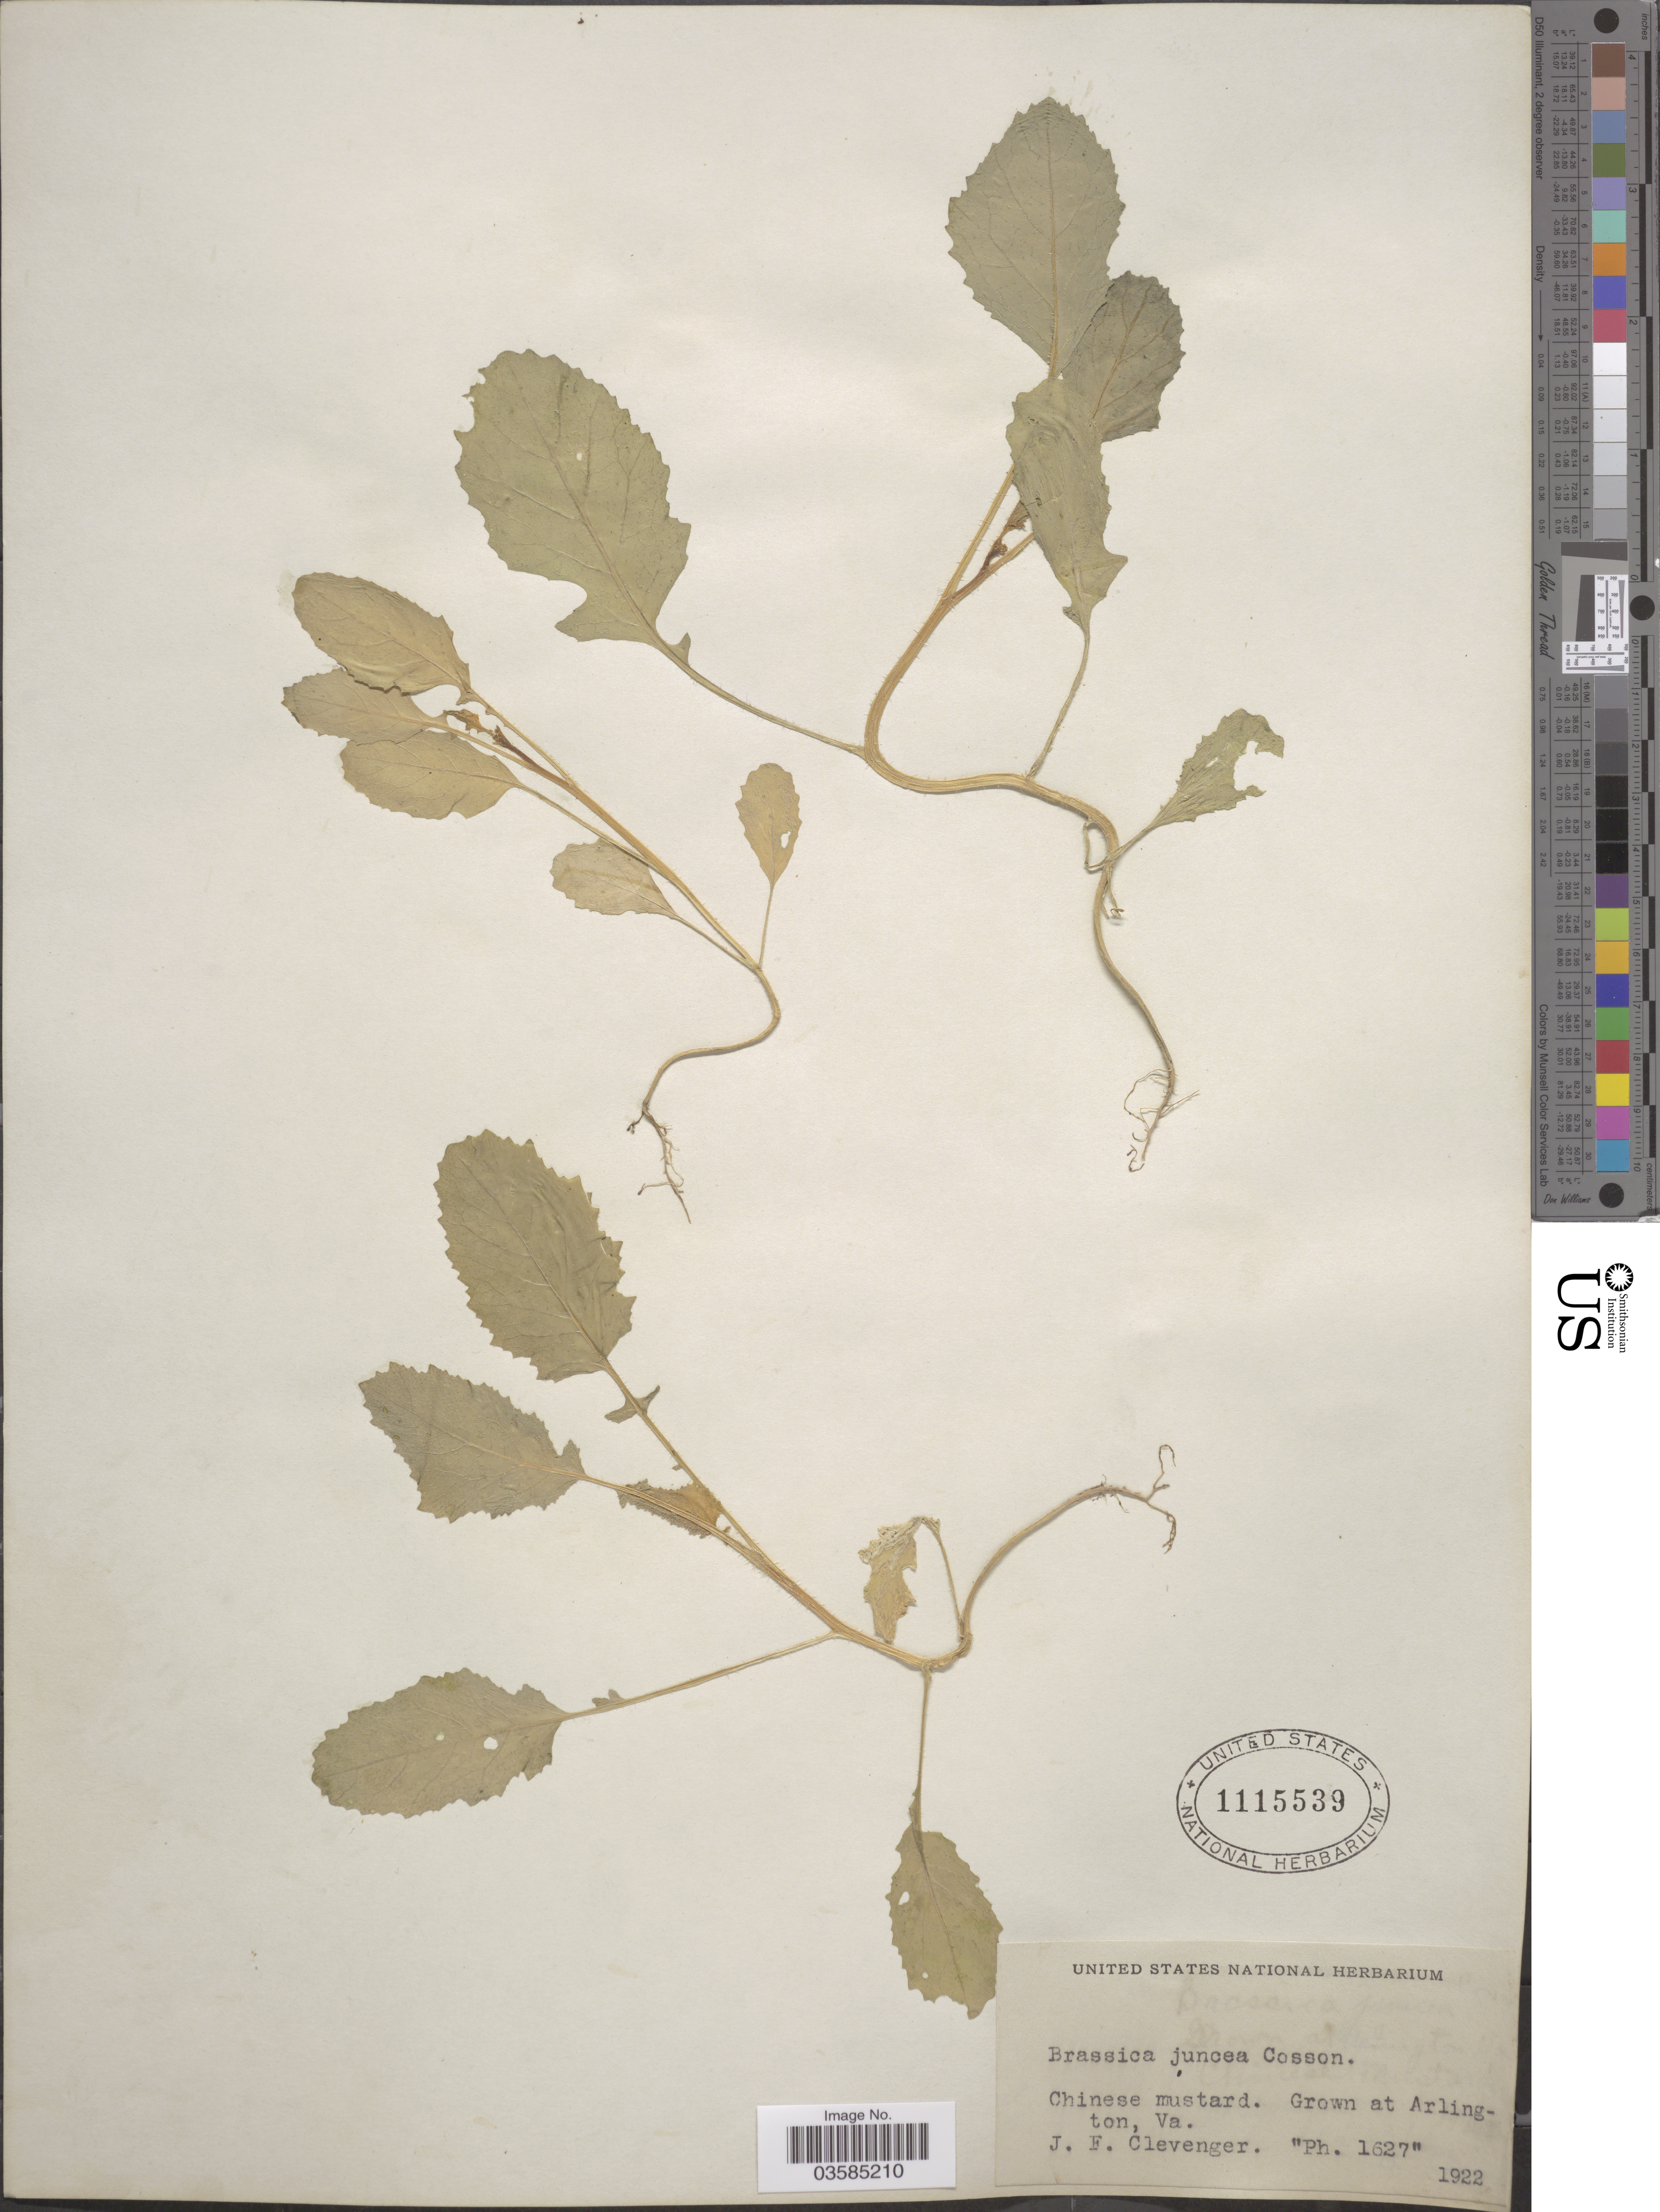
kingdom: Plantae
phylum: Tracheophyta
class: Magnoliopsida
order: Brassicales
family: Brassicaceae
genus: Brassica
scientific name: Brassica juncea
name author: (L.) Czern.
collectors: J. F. Clevenger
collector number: Ph1627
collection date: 1922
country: United States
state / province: Virginia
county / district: Arlington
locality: Arlington.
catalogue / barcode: US 1115539